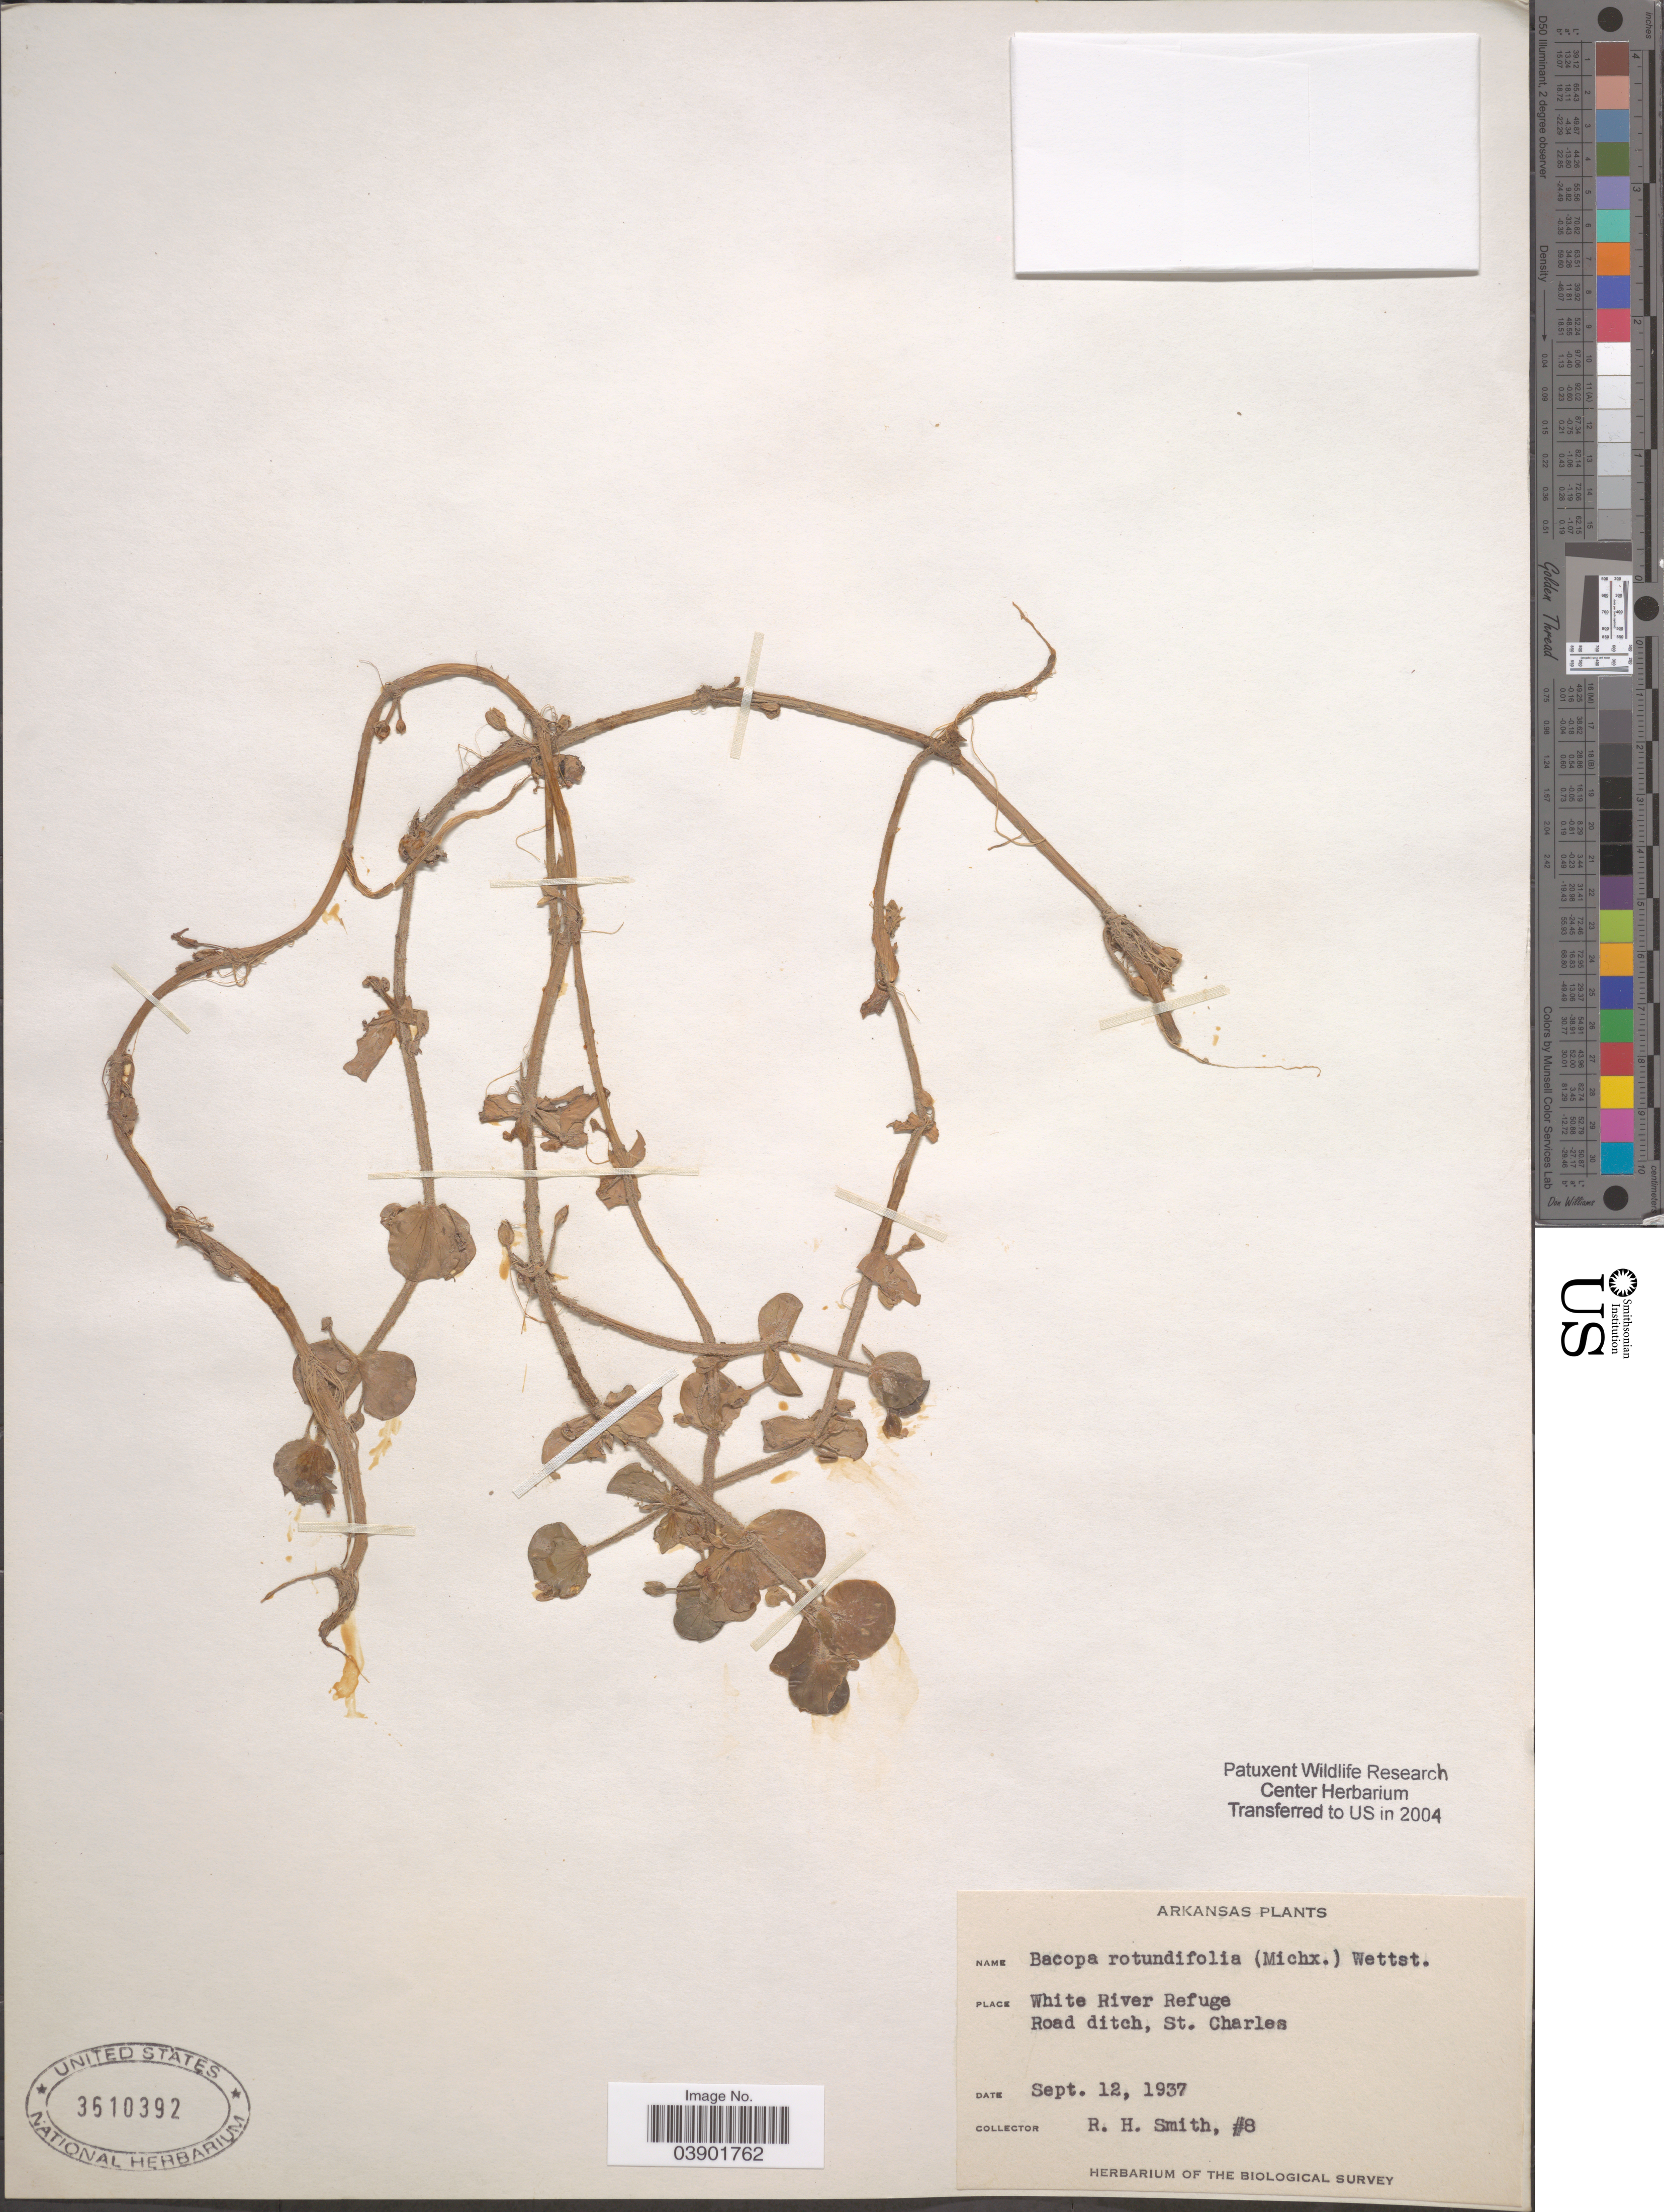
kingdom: Plantae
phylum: Tracheophyta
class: Magnoliopsida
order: Lamiales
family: Plantaginaceae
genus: Bacopa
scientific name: Bacopa rotundifolia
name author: (Michx.) Wettst.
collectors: R. H. Smith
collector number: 8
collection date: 1937-09-12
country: United States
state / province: Arkansas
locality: White River Refuge, Road ditch, St. Charles.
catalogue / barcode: US 3610392